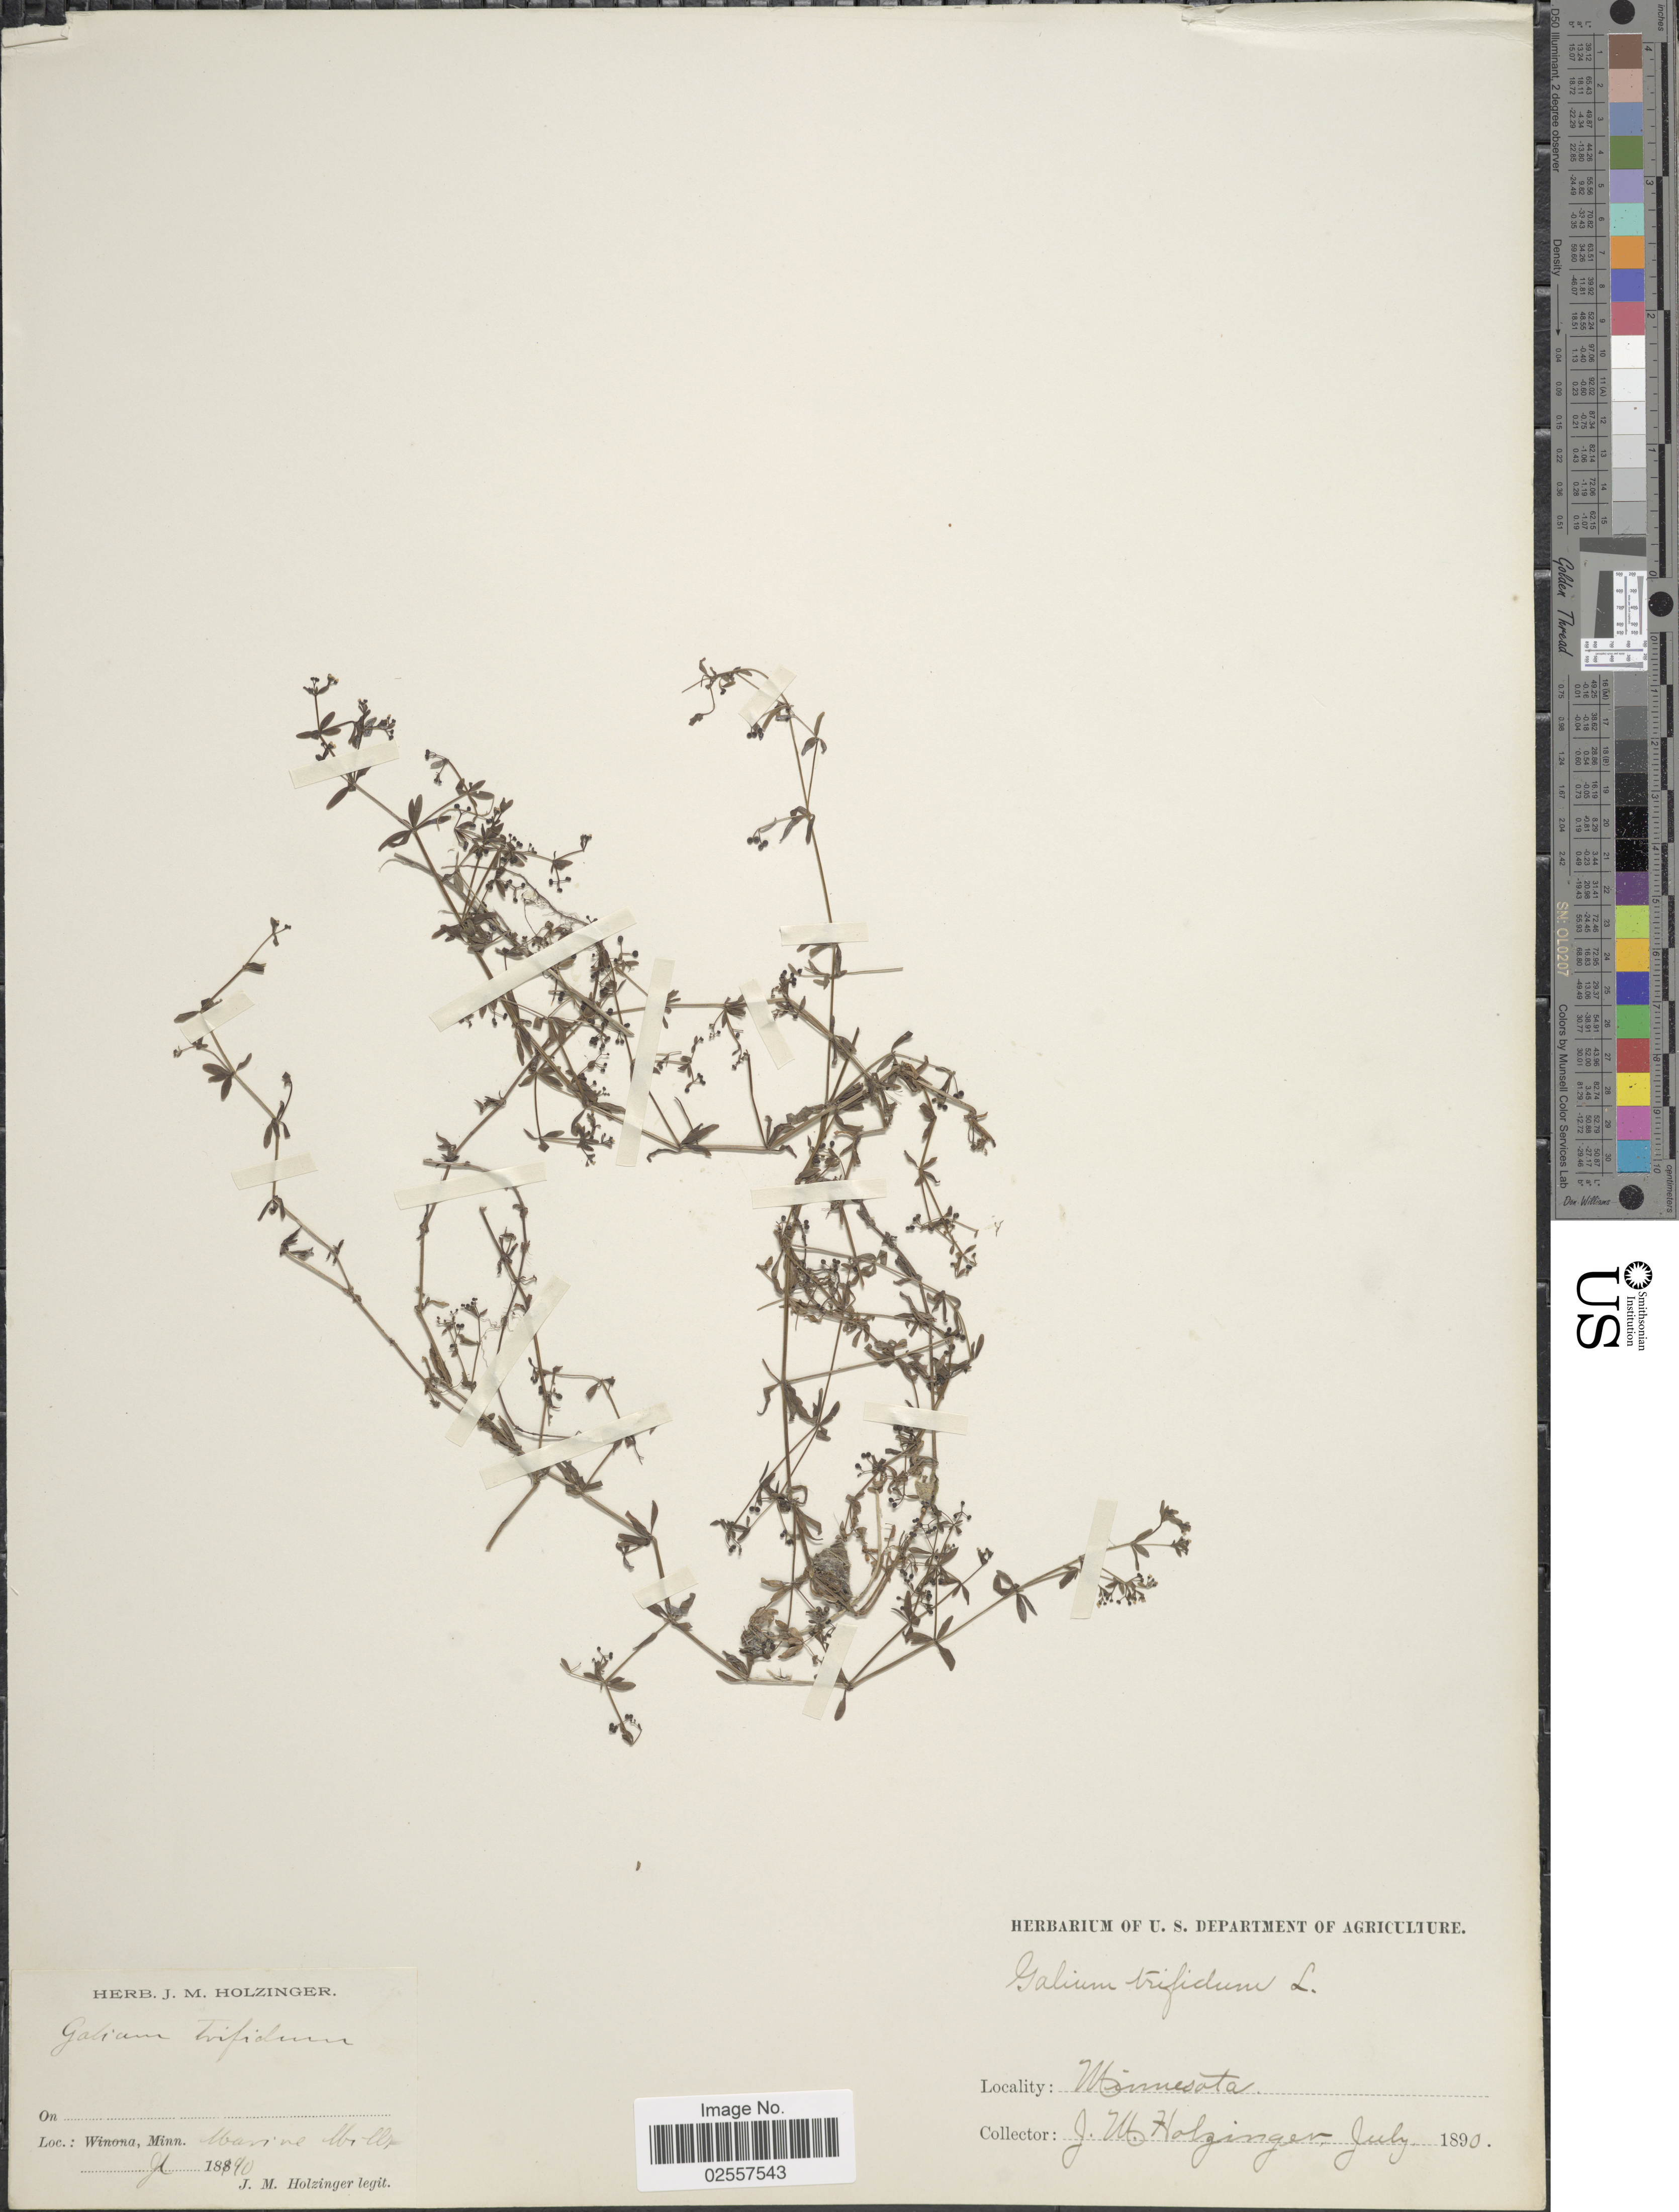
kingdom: Plantae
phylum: Tracheophyta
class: Magnoliopsida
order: Gentianales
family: Rubiaceae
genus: Galium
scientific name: Galium claytoni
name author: Michx.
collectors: J. M. Holzinger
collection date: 1890-07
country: United States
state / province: Minnesota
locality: Marine Mills